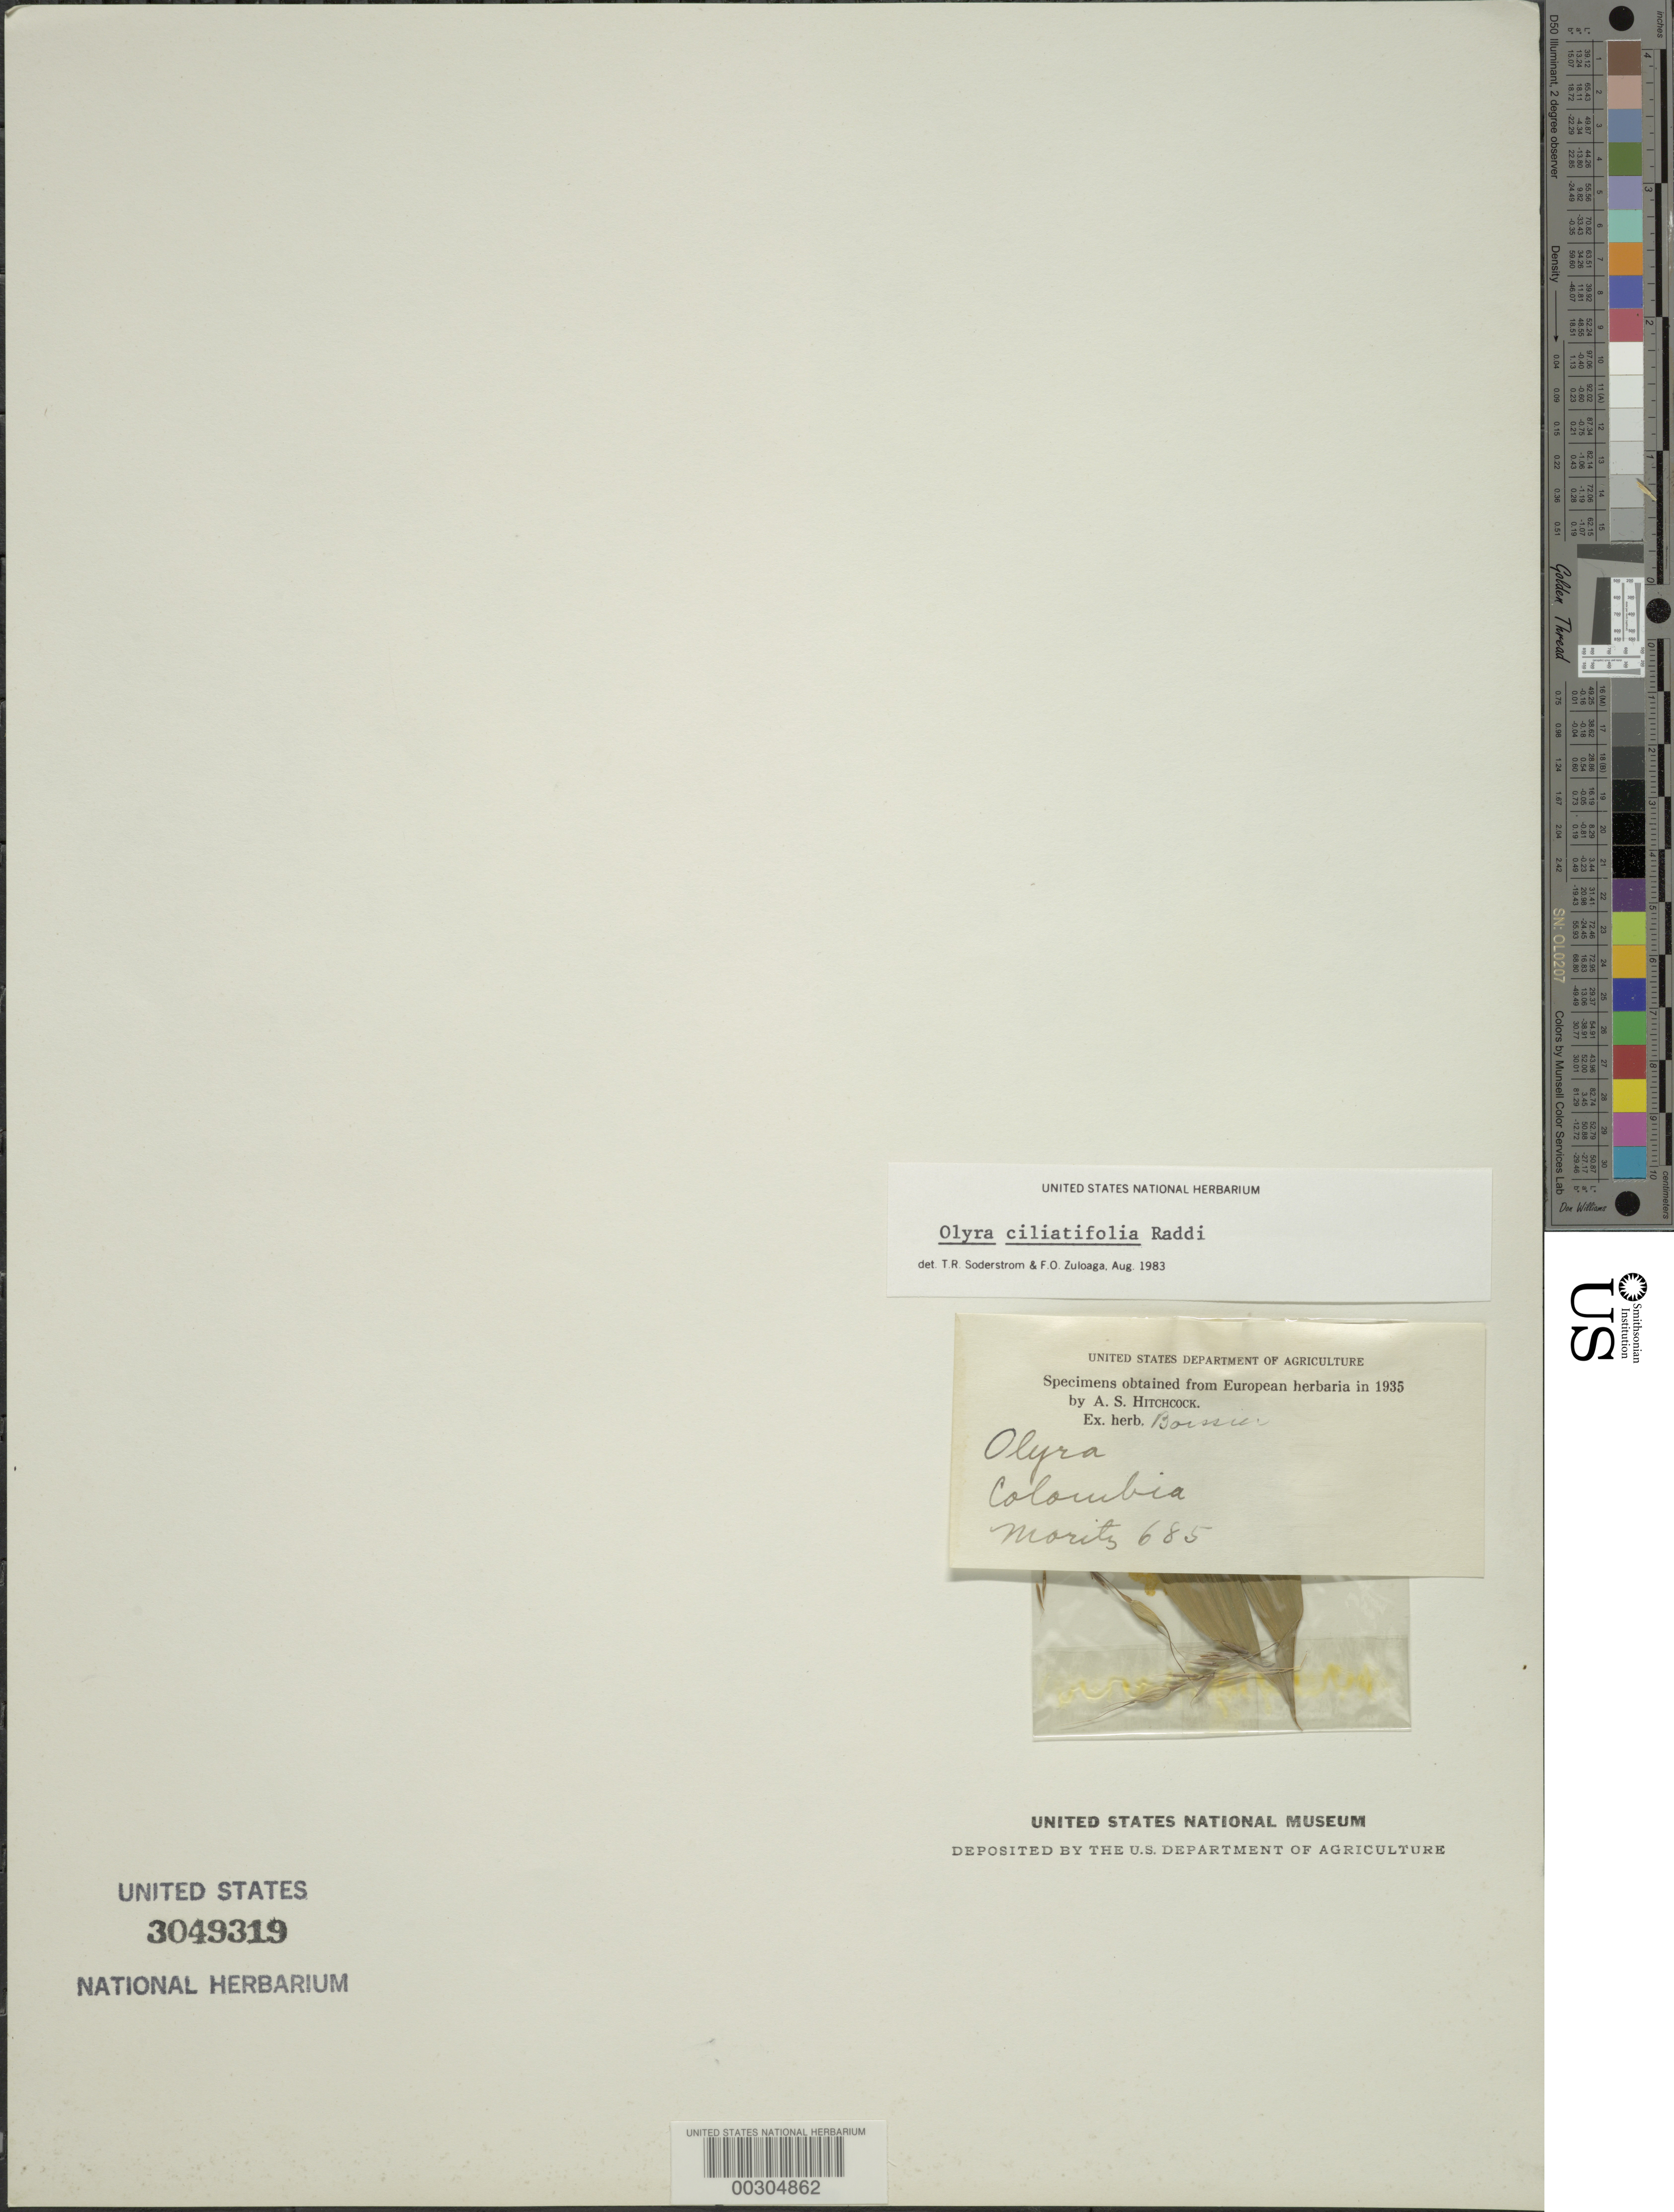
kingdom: Plantae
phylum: Tracheophyta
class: Liliopsida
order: Poales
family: Poaceae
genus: Olyra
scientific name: Olyra ciliatifolia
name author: Raddi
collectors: Moritz, --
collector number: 685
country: Colombia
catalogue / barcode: US 3049319